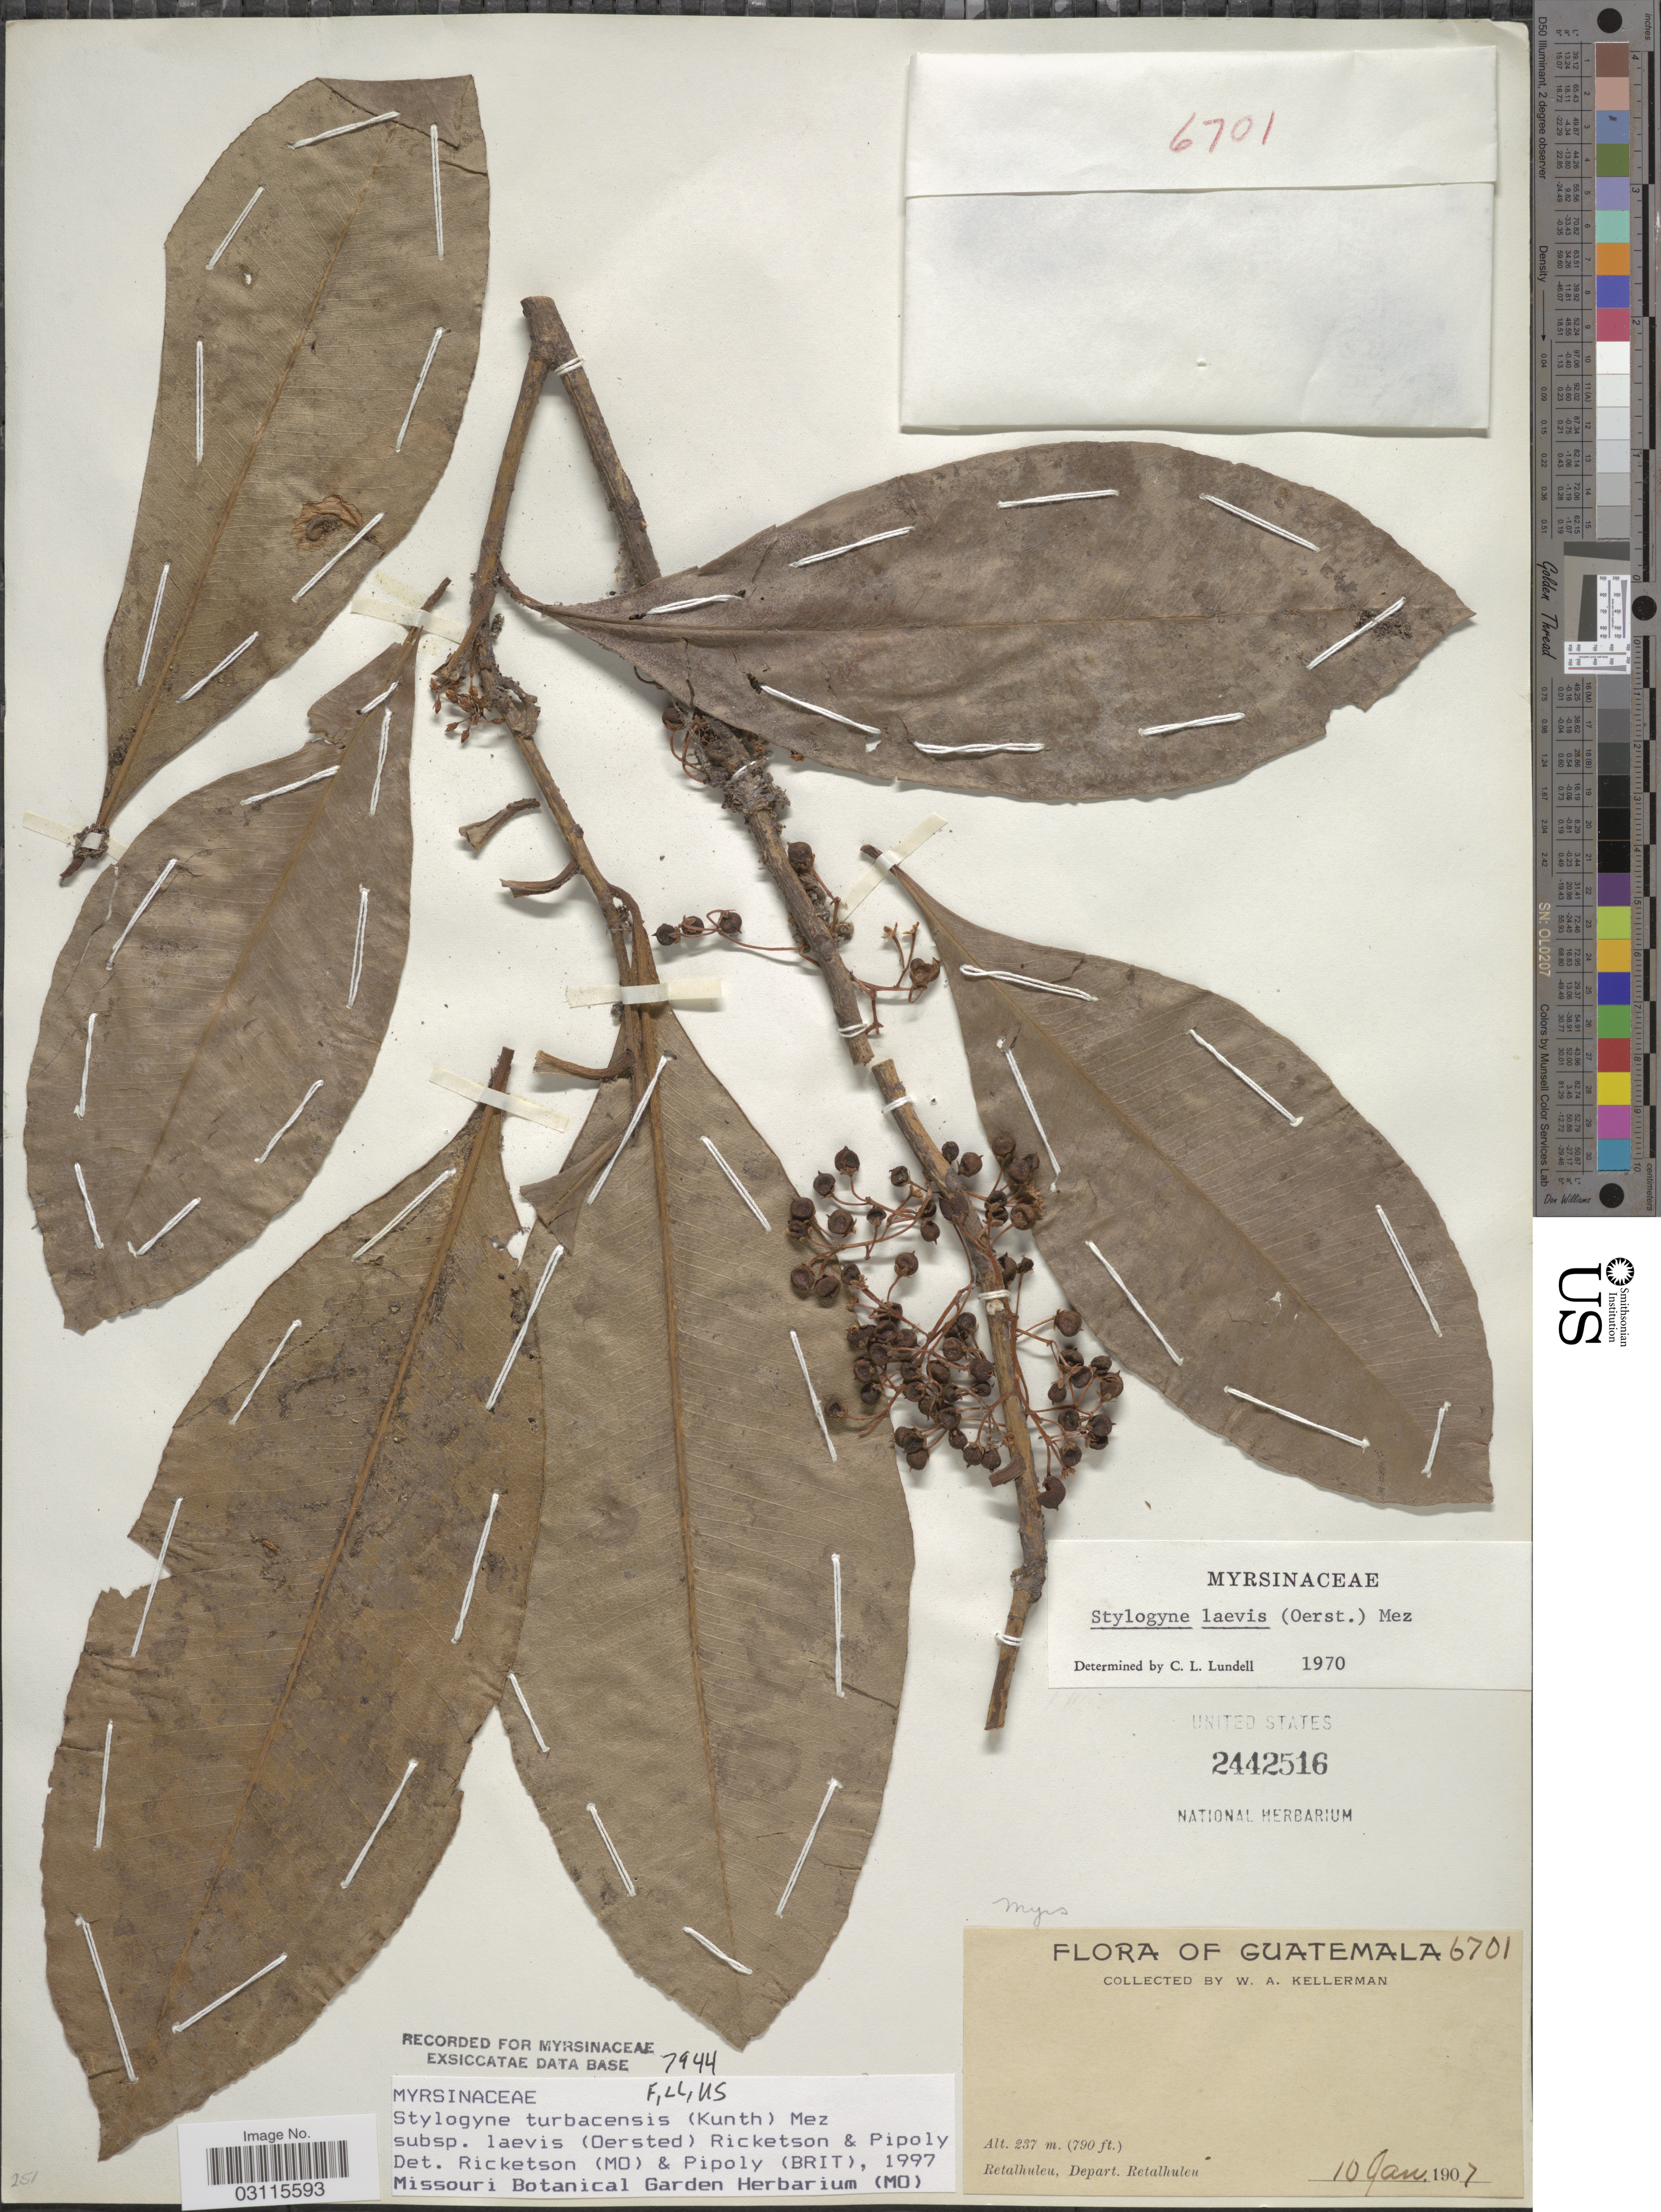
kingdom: Plantae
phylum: Tracheophyta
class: Magnoliopsida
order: Ericales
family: Primulaceae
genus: Stylogyne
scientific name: Stylogyne turbacensis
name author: (Kunth) Mez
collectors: W. Kellerman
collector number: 6701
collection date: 1907-01-10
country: Guatemala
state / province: Retalhuleu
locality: Depart. Retalhuleu.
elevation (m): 237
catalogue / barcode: US 2442516